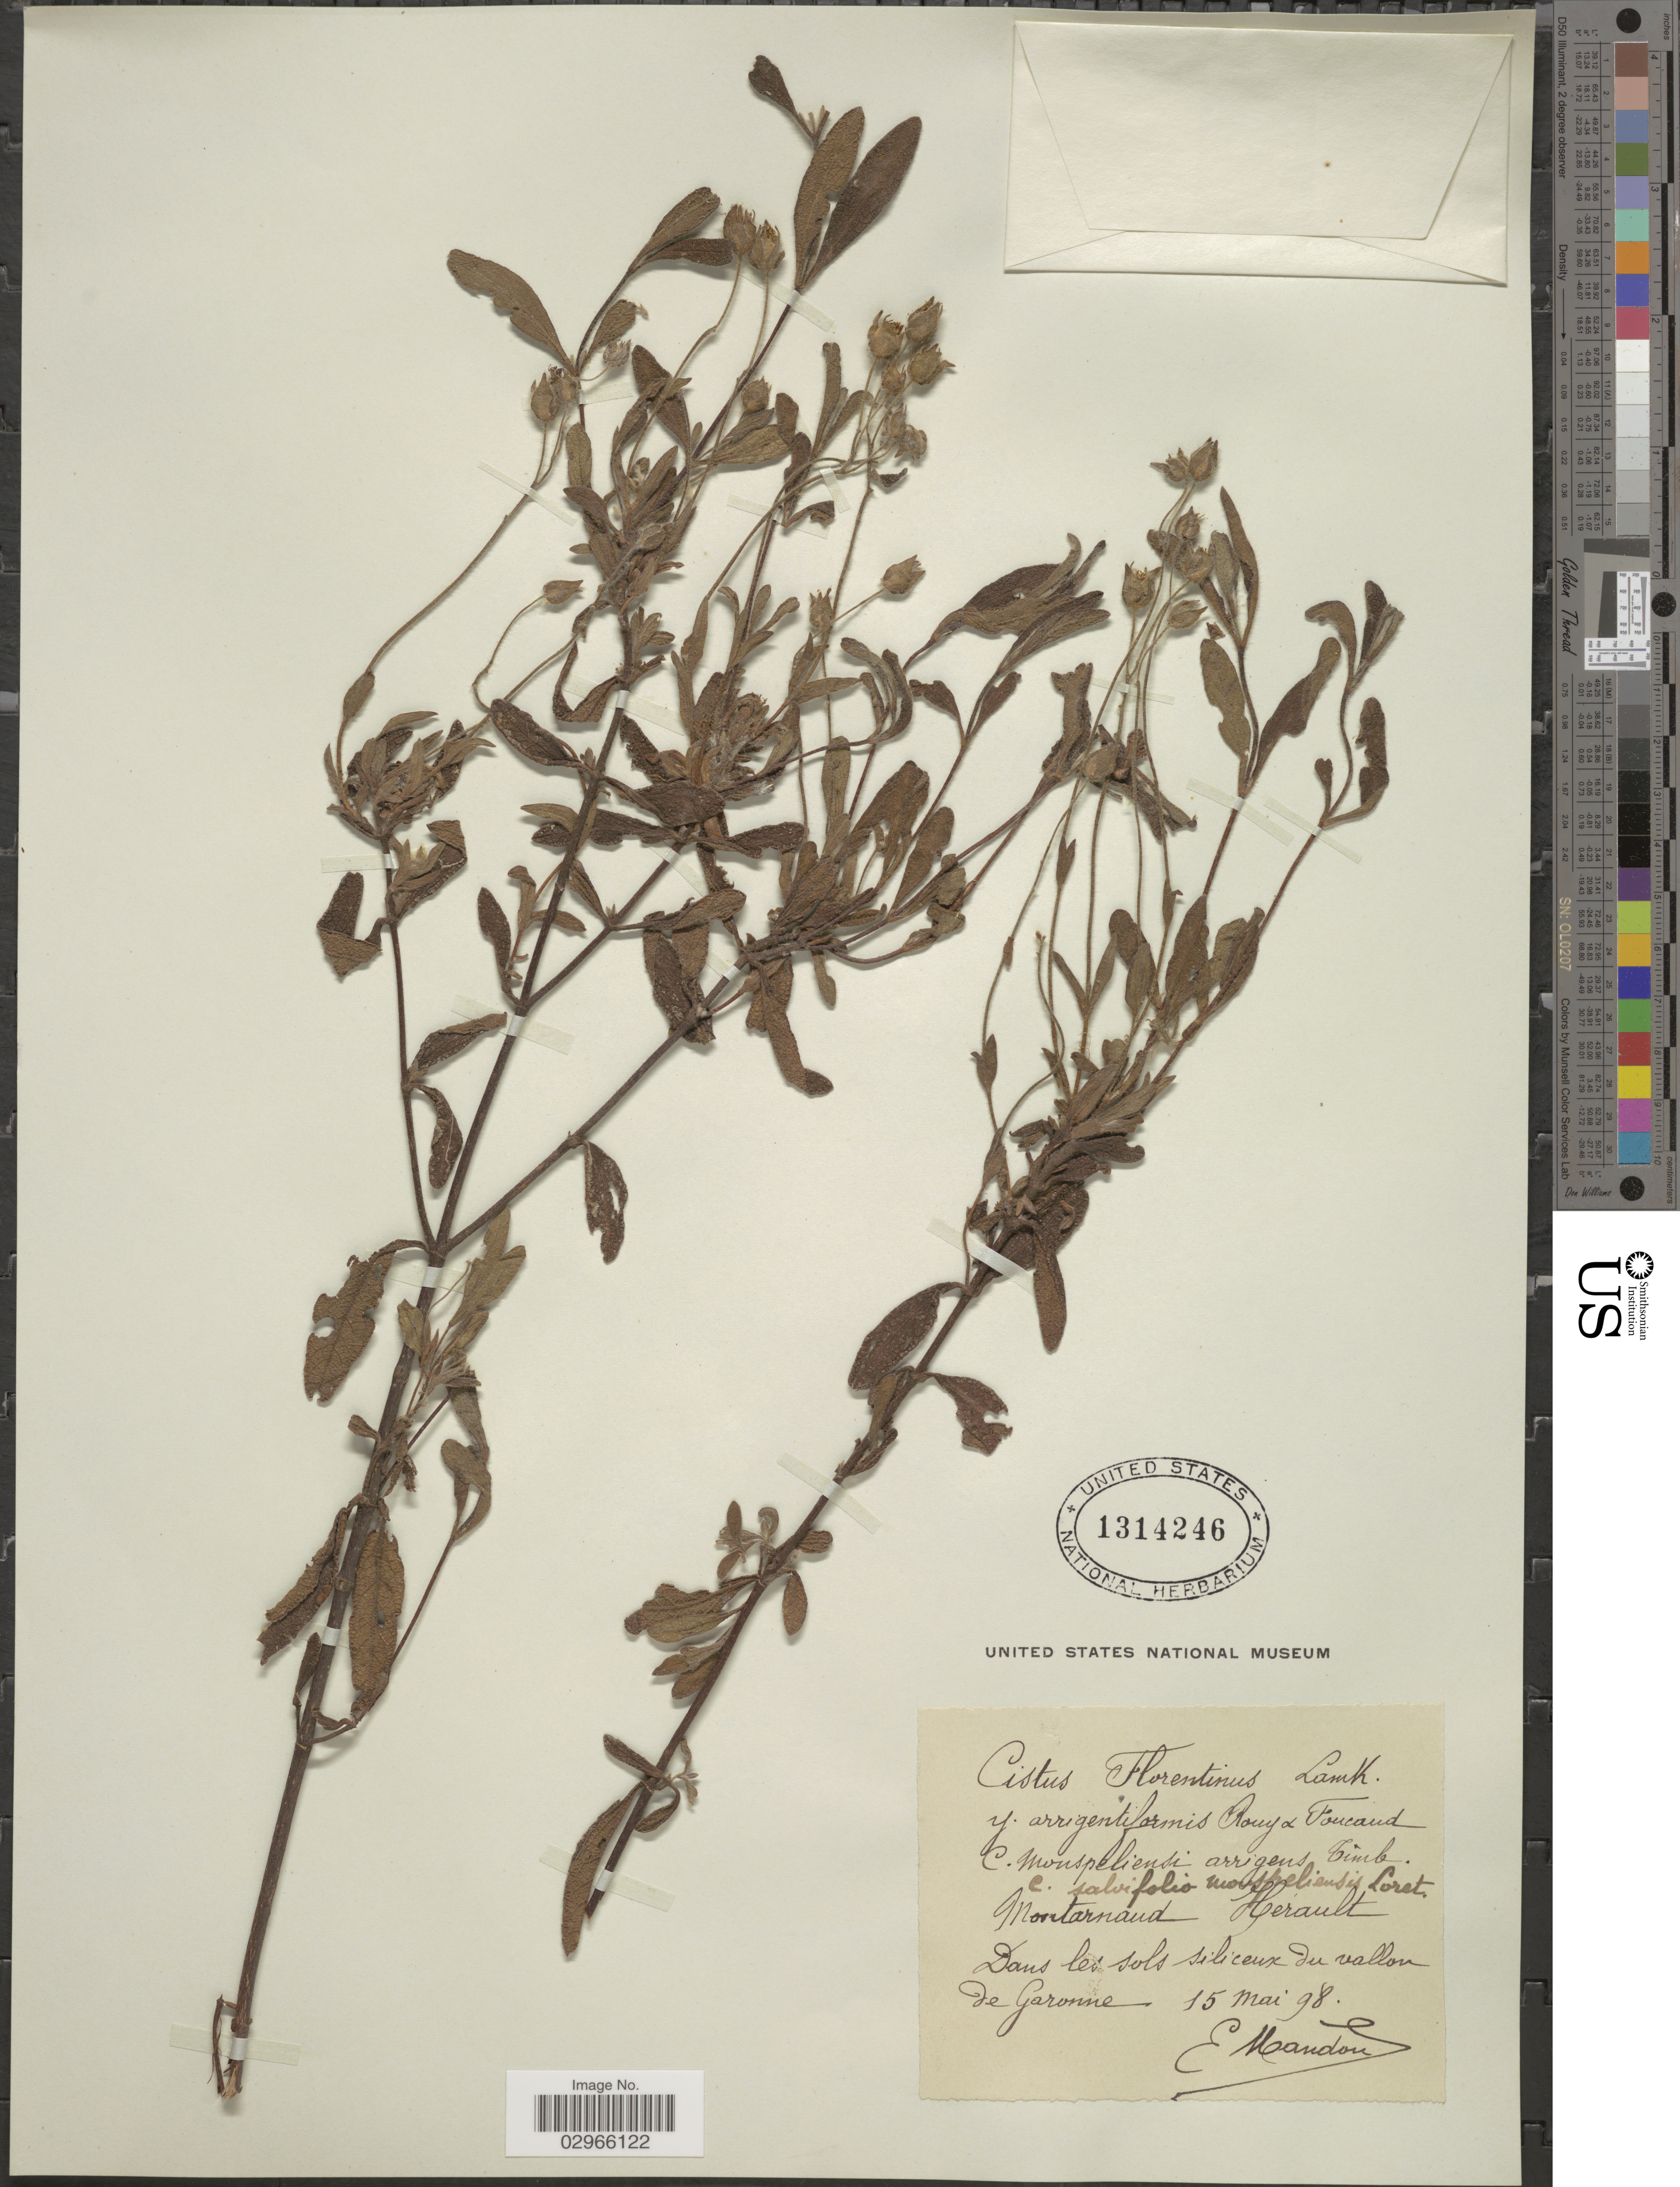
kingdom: Plantae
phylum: Tracheophyta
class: Magnoliopsida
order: Malvales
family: Cistaceae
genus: Cistus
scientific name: Cistus x florentinus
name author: Lam.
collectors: E. Mandon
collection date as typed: Transcribed d/m/y: 15/5/98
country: France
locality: Montarnaud Herault. Dans les solo siliceux du vallon de Garonne.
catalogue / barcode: US 1314246